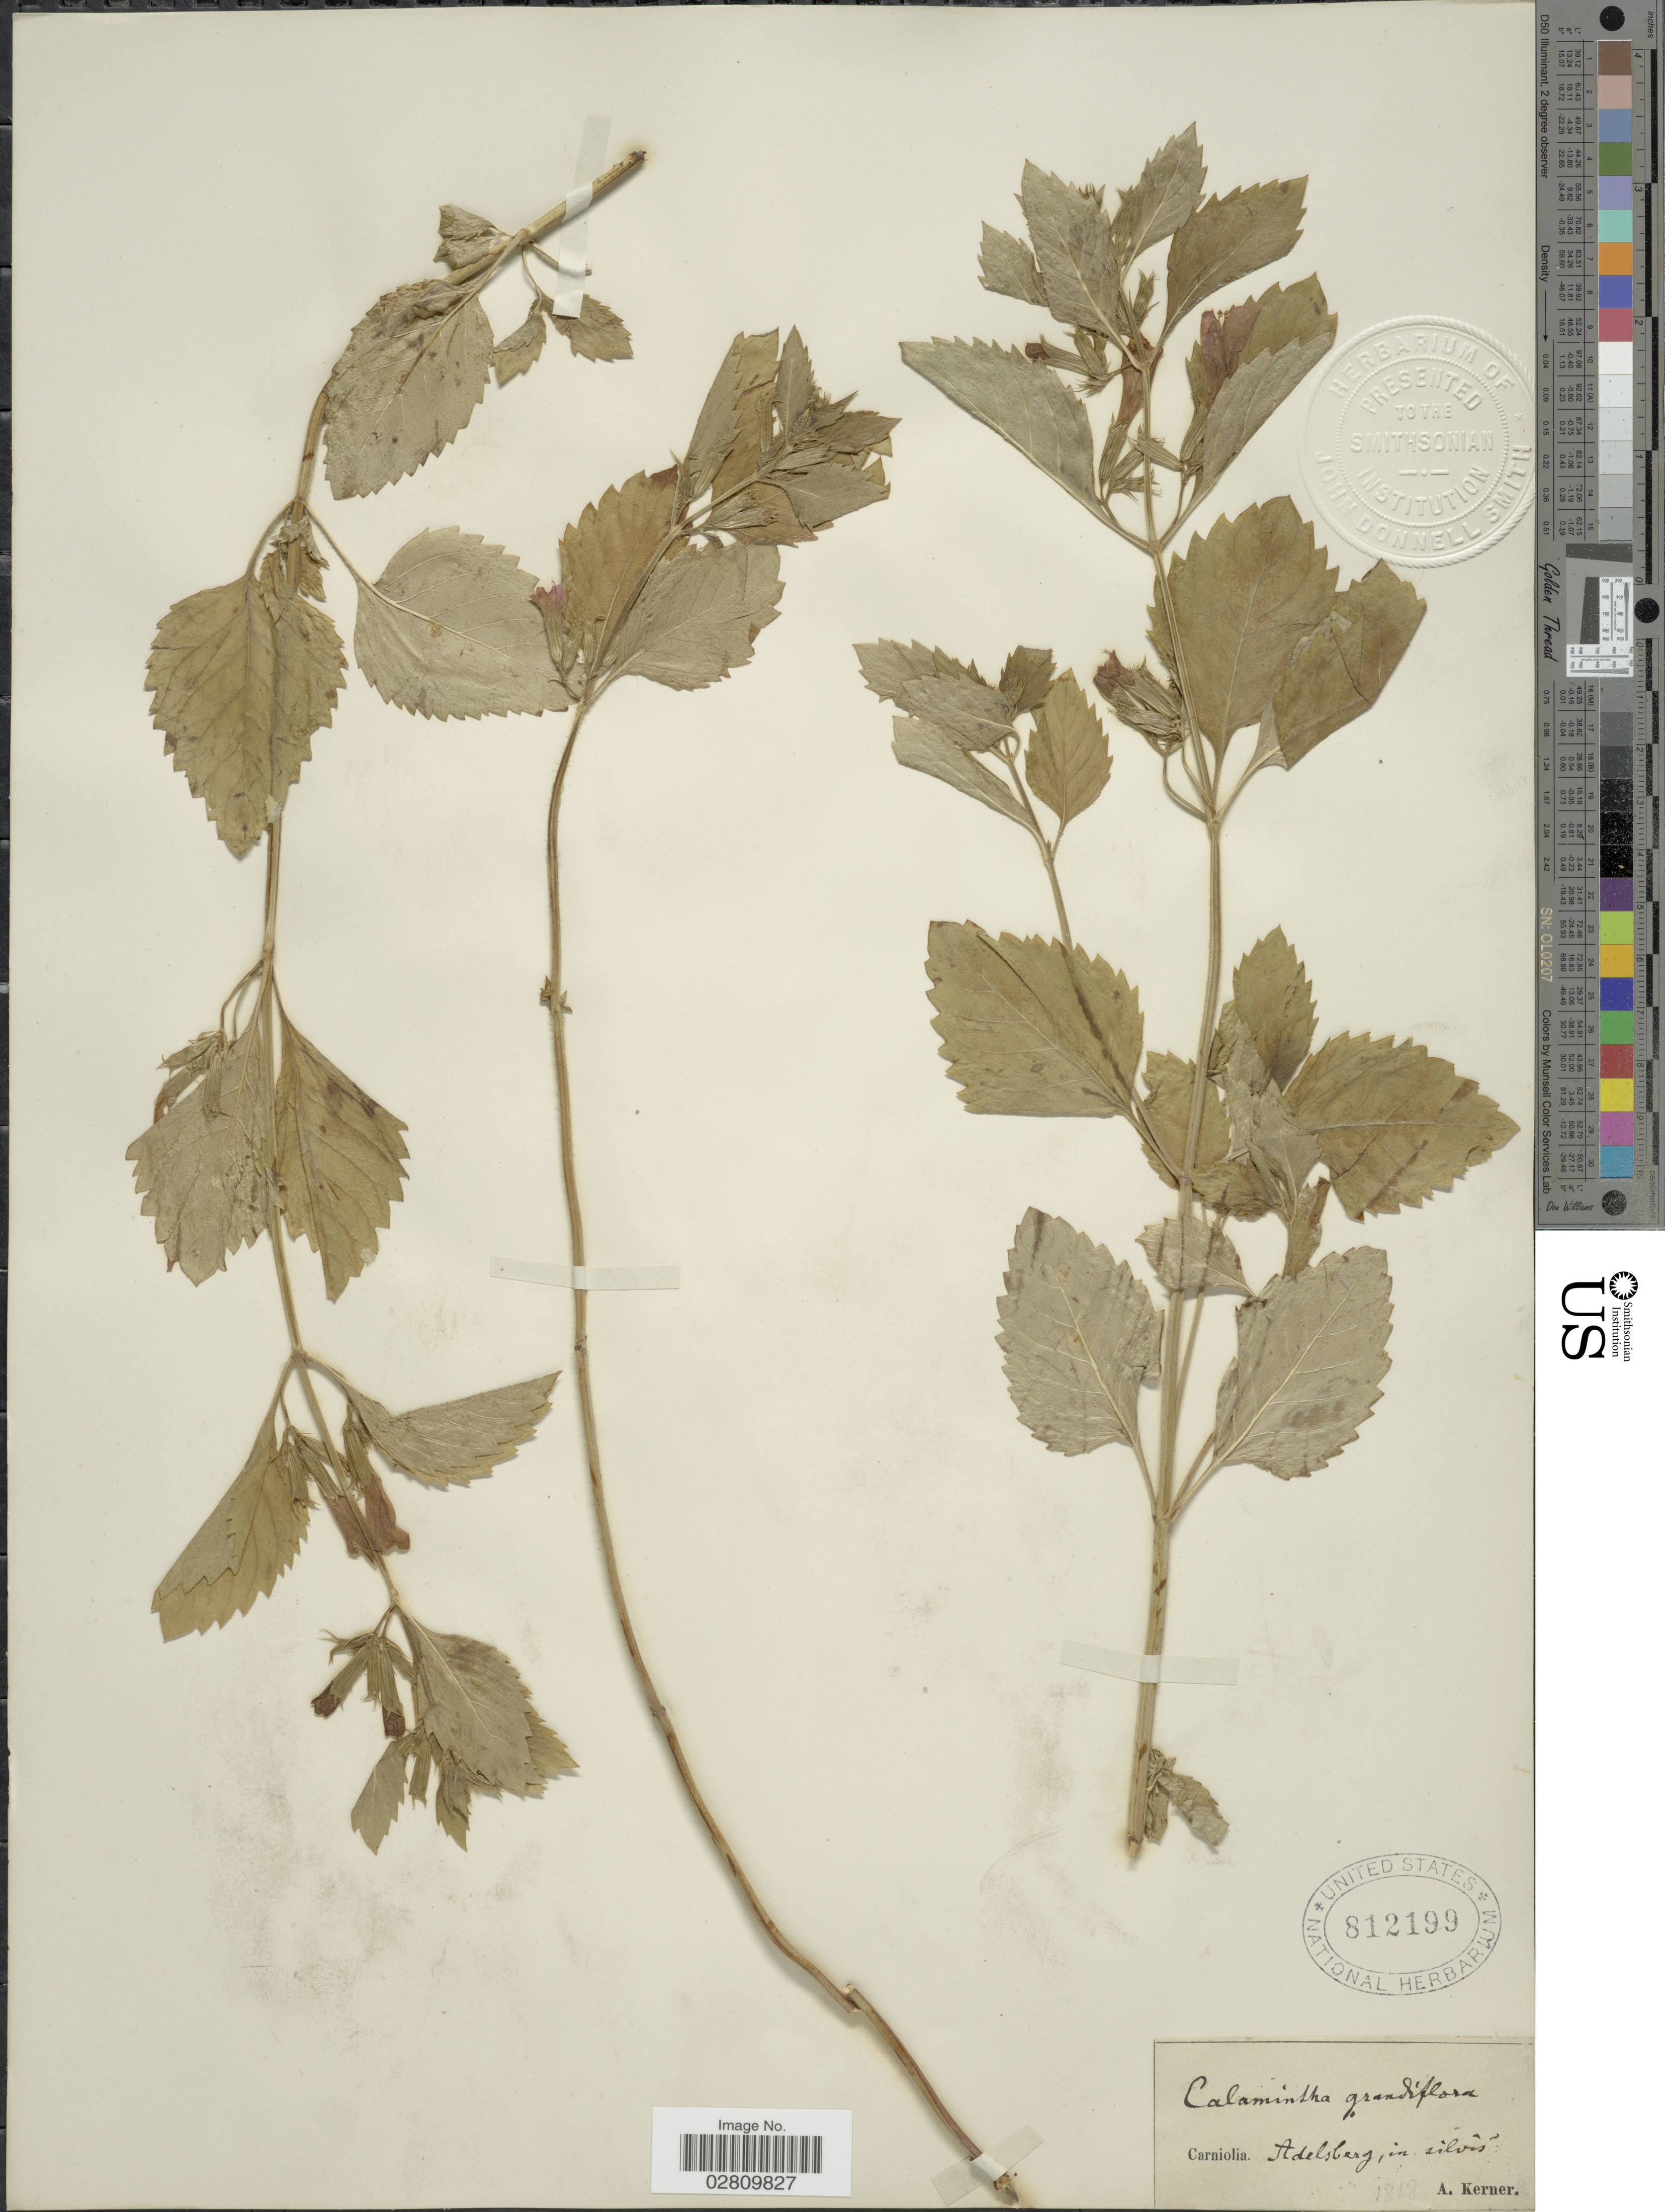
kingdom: Plantae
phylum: Tracheophyta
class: Magnoliopsida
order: Lamiales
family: Lamiaceae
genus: Calamintha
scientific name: Calamintha grandiflora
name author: (L.) Moench.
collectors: A. Kerner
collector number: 1818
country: Slovenia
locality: Carniolia. Adelsberg, in silvis.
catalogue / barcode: US 812199